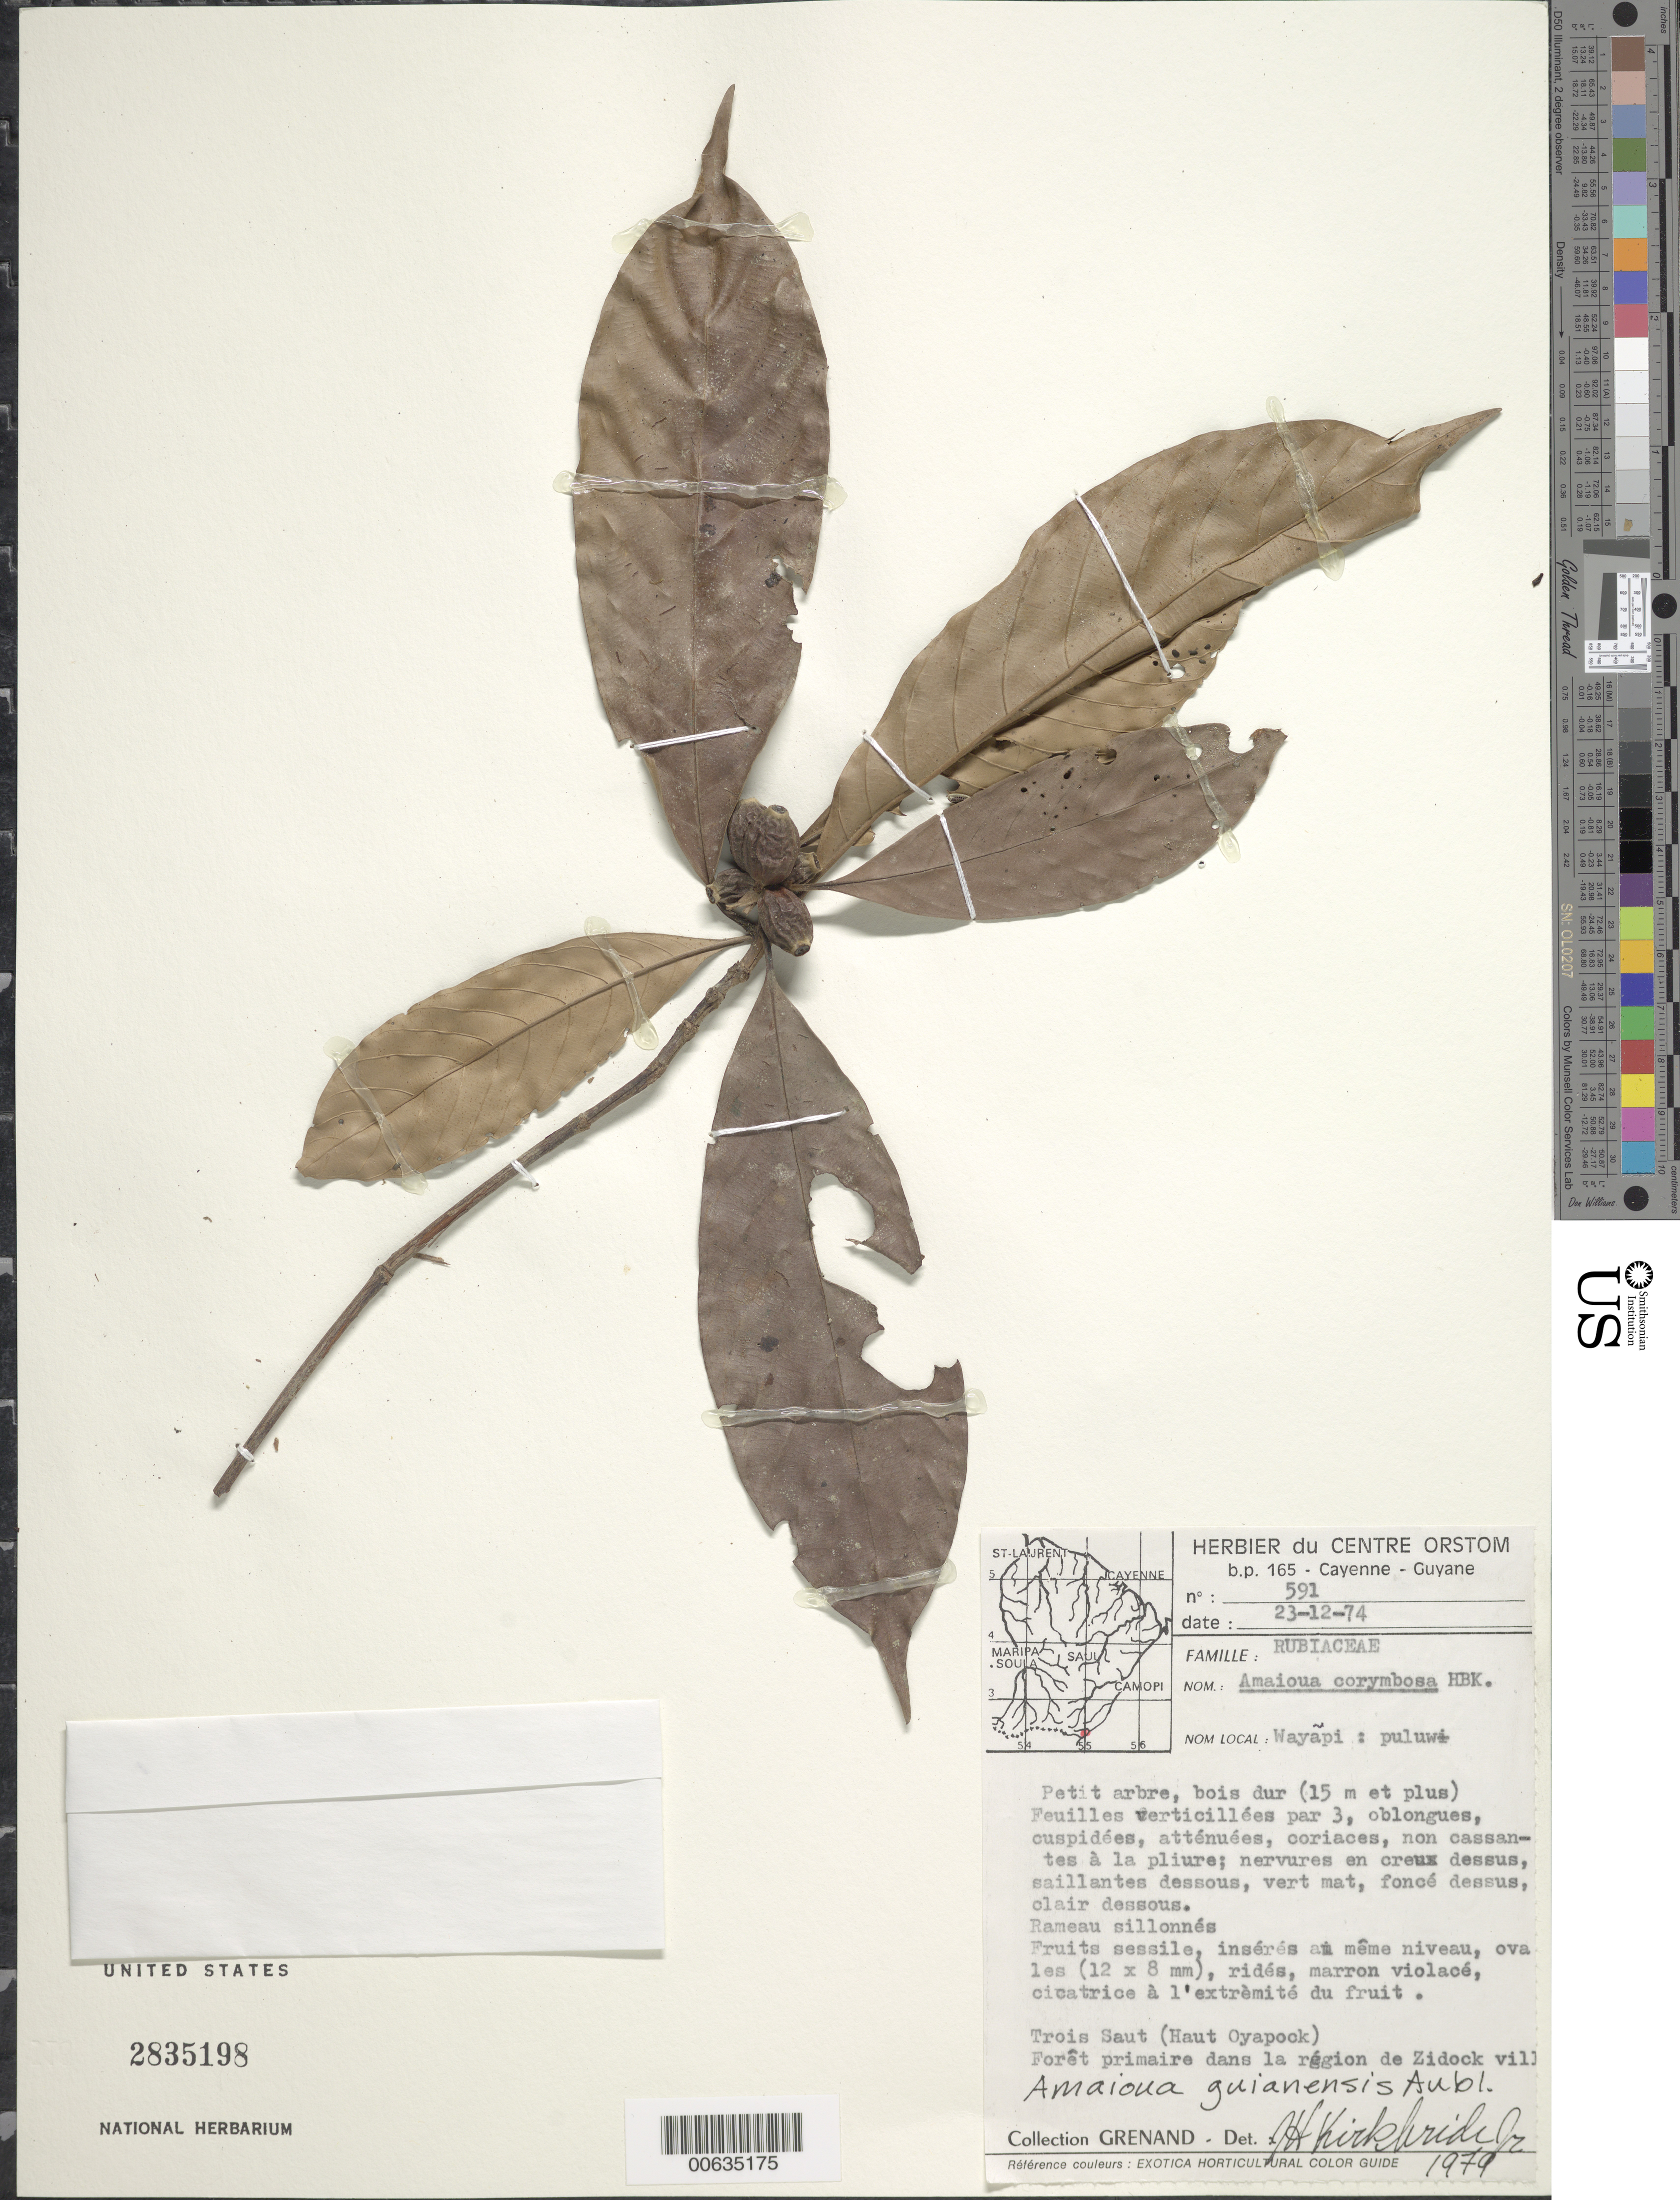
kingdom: Plantae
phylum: Tracheophyta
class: Magnoliopsida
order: Gentianales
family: Rubiaceae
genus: Amaioua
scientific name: Amaioua guianensis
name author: Aubl.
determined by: Kirkbride, J. H.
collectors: P. Grenand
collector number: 591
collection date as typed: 23-Dec-74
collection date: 1974-12-23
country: French Guiana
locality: Trois Sauts (Haut Oyapock), near Zidock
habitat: Foret primaire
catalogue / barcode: US 2835198